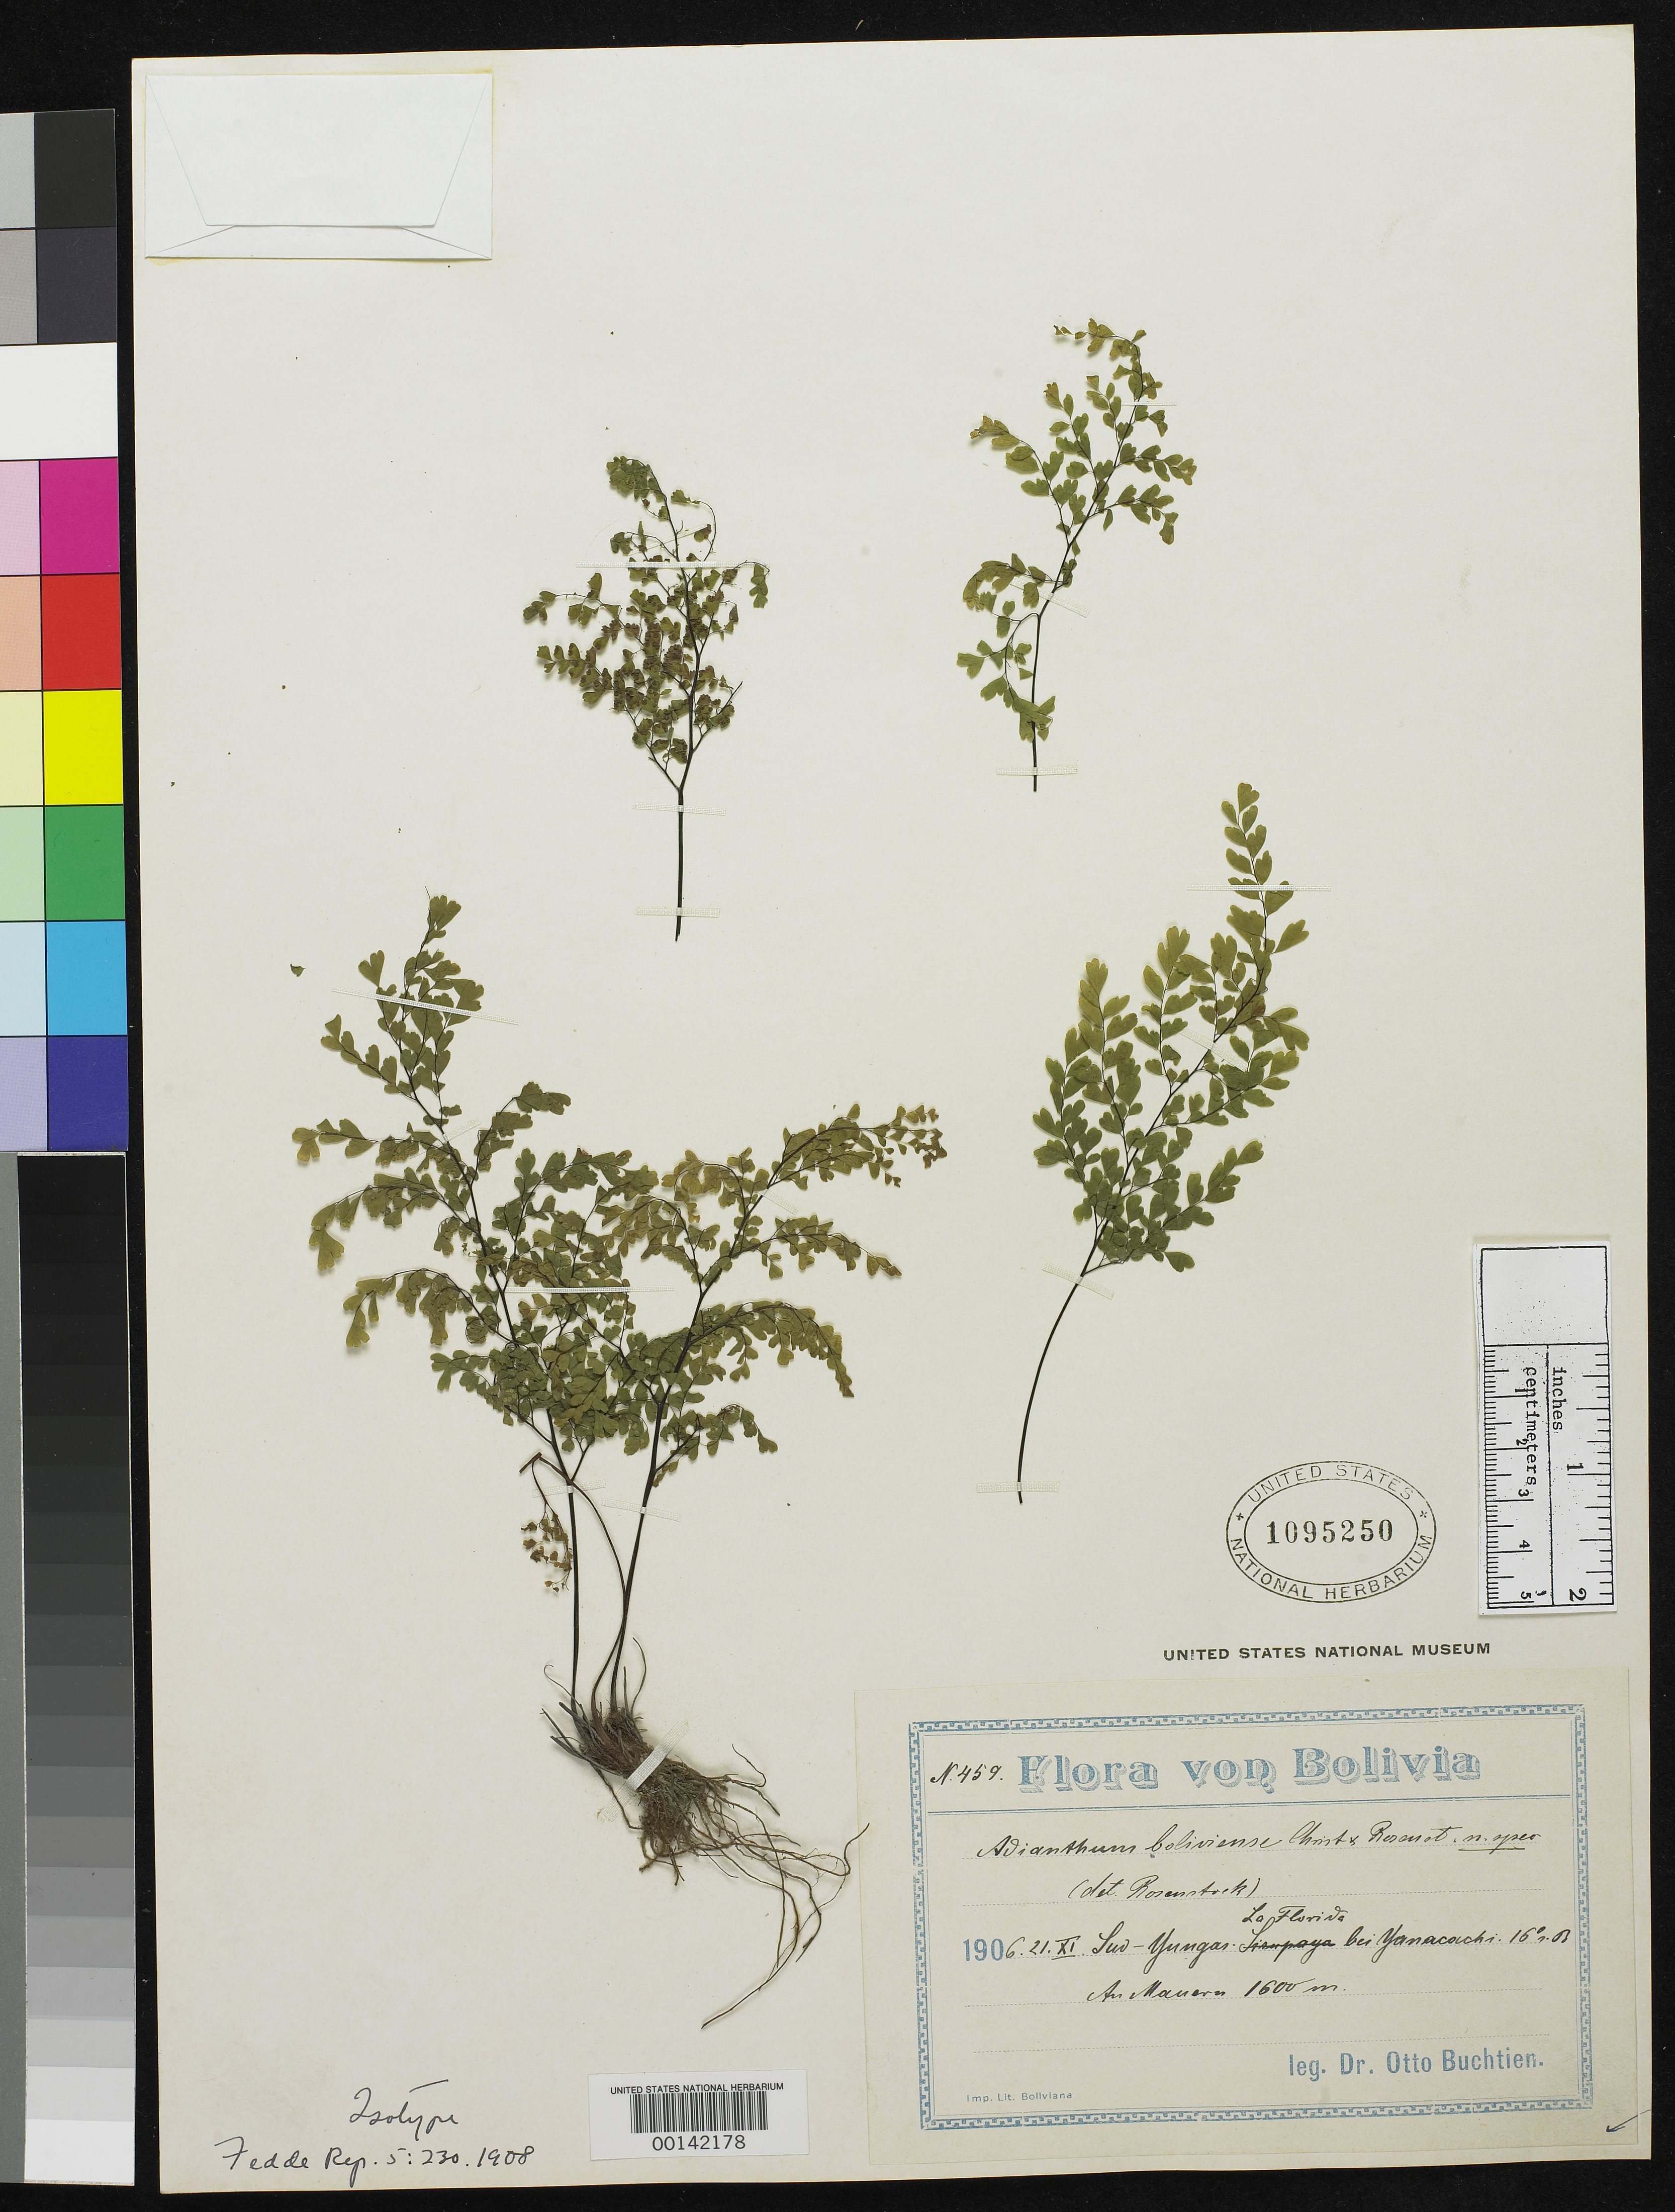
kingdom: Plantae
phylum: Tracheophyta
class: Polypodiopsida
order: Polypodiales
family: Pteridaceae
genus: Adiantum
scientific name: Adiantum boliviense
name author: Christ & Rosenst.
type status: Isotype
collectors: O. Buchtien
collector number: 459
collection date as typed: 21 Jun 1906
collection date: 1906-06-21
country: Bolivia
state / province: La Paz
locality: Yungas, La Florida pr. Yanacachi.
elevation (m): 1600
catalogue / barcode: US 1095250